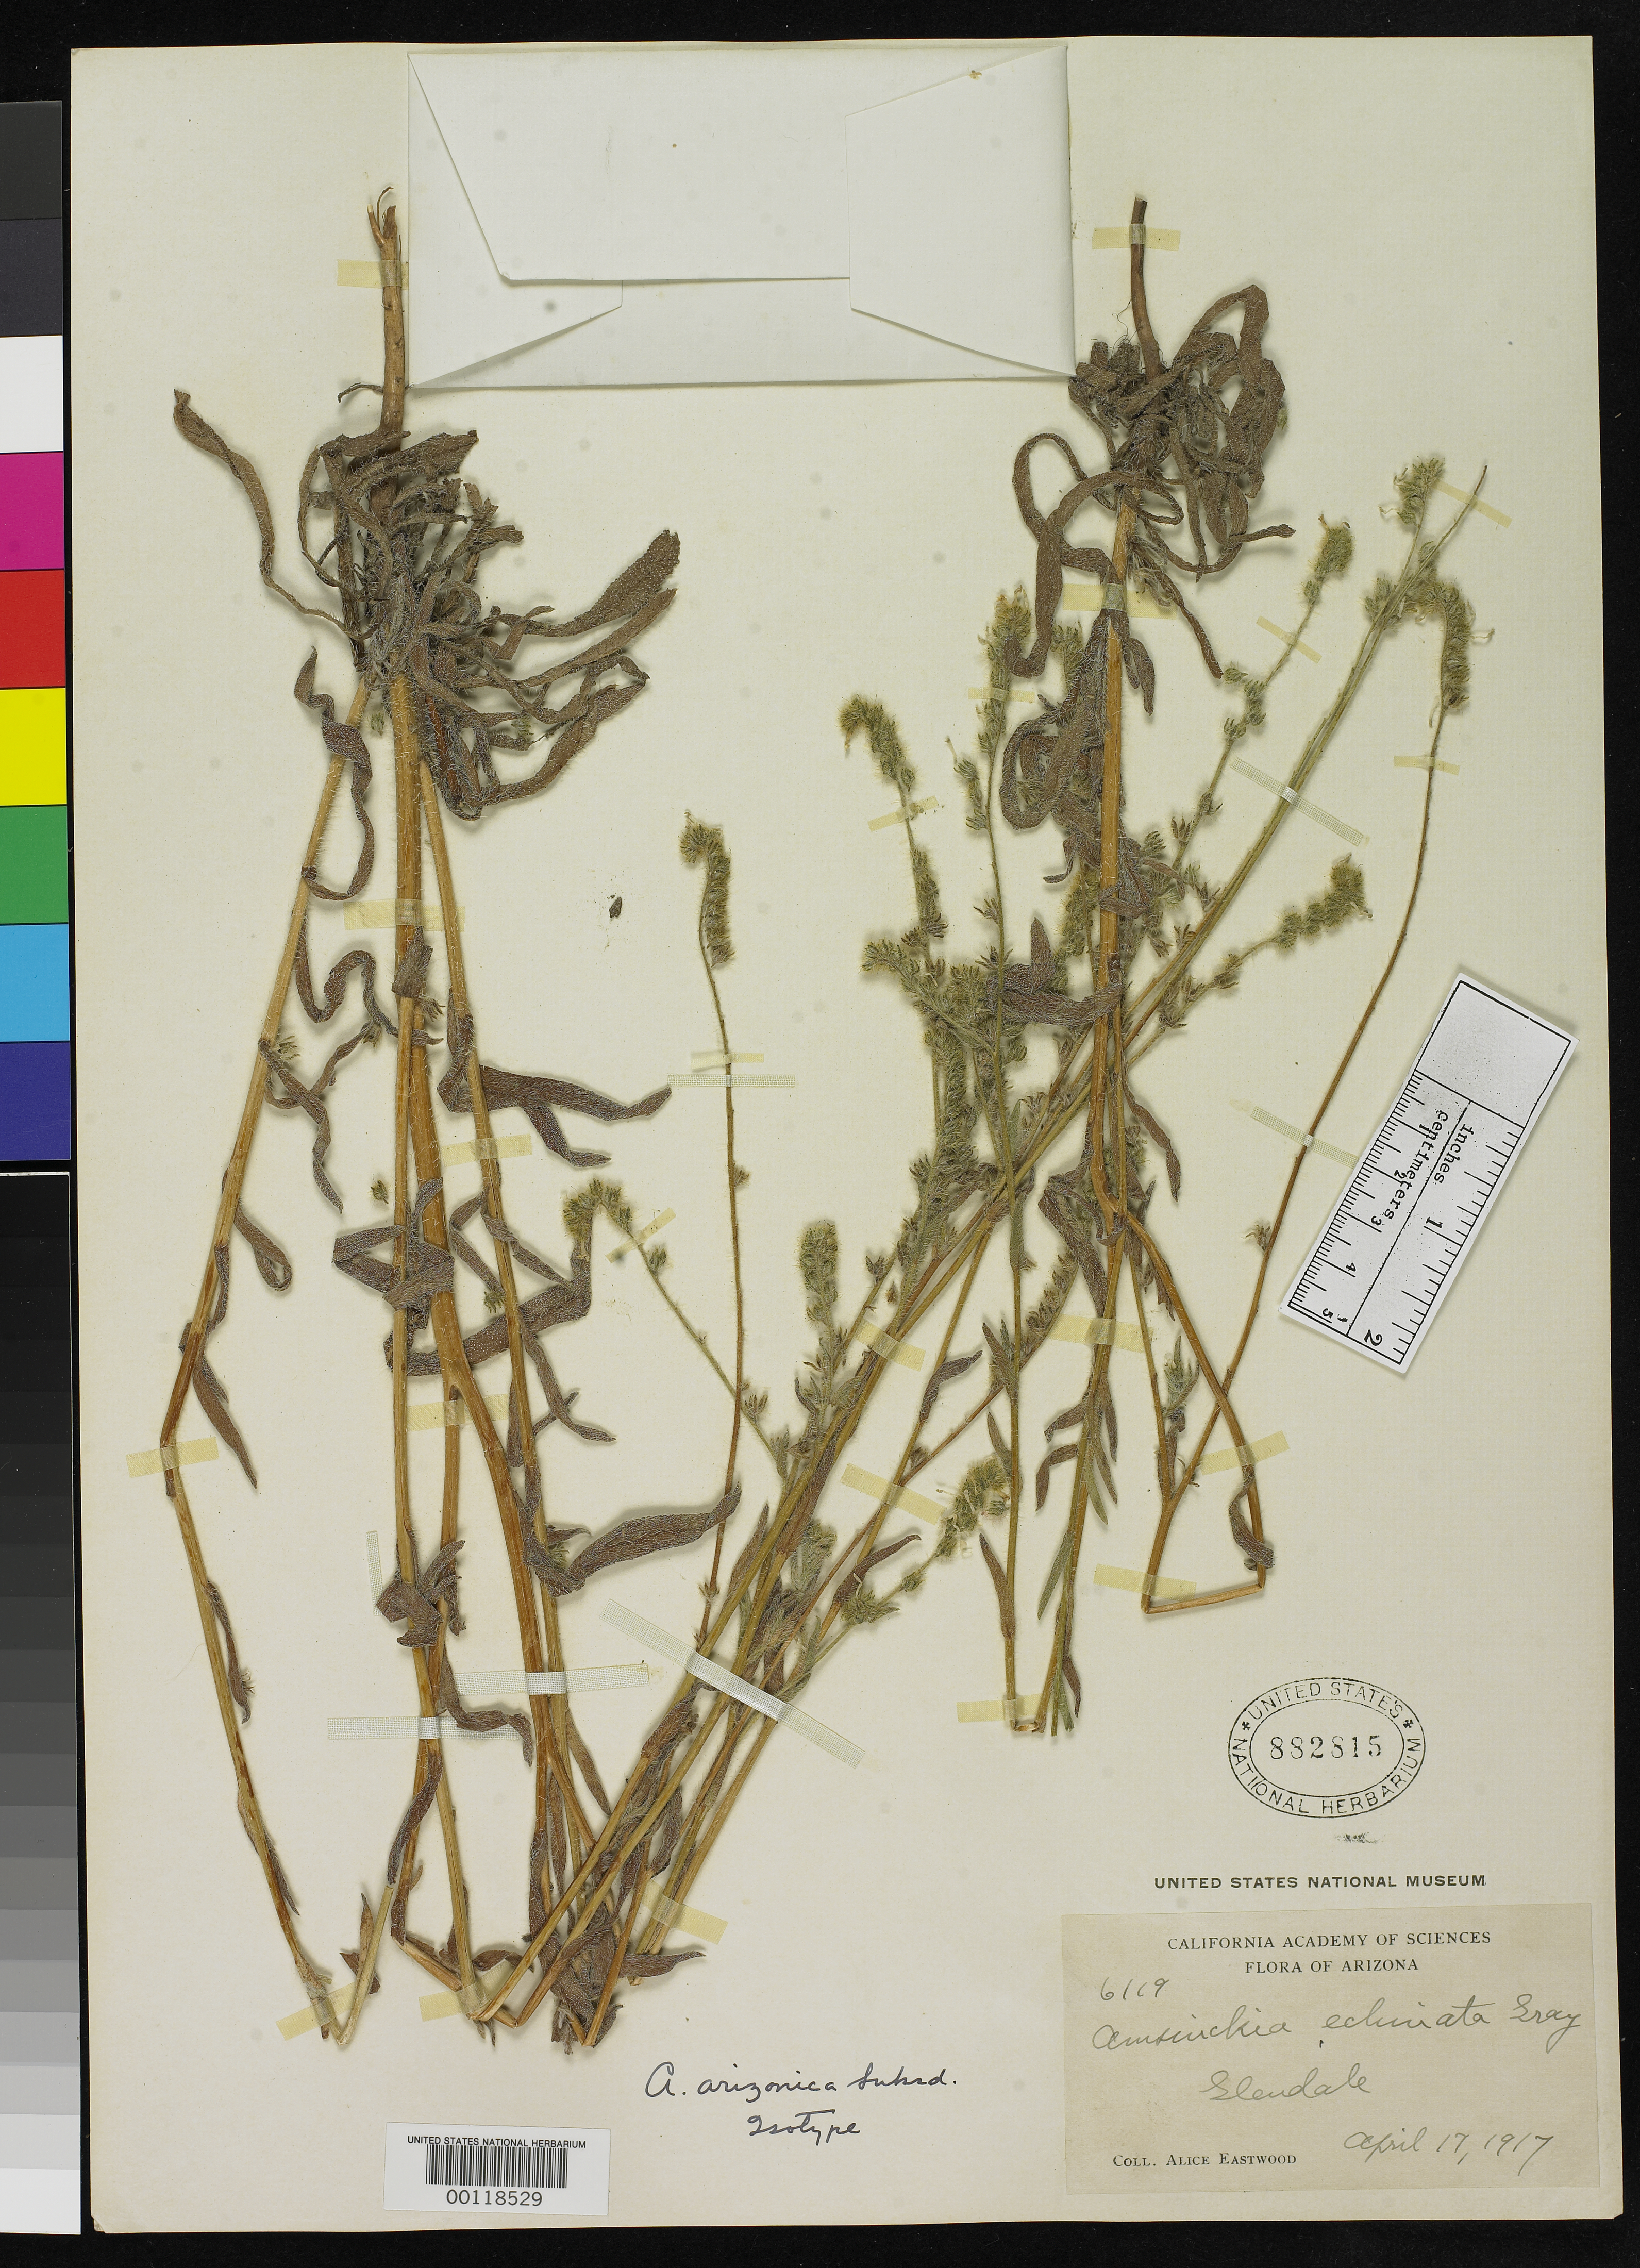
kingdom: Plantae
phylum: Tracheophyta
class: Magnoliopsida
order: Boraginales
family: Boraginaceae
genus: Amsinckia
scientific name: Amsinckia arizonica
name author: Suksd.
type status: Isosyntype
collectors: A. Eastwood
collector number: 6119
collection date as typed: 17 Apr 1917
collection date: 1917-04-17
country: United States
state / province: Arizona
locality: Glendale.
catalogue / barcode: US 882815